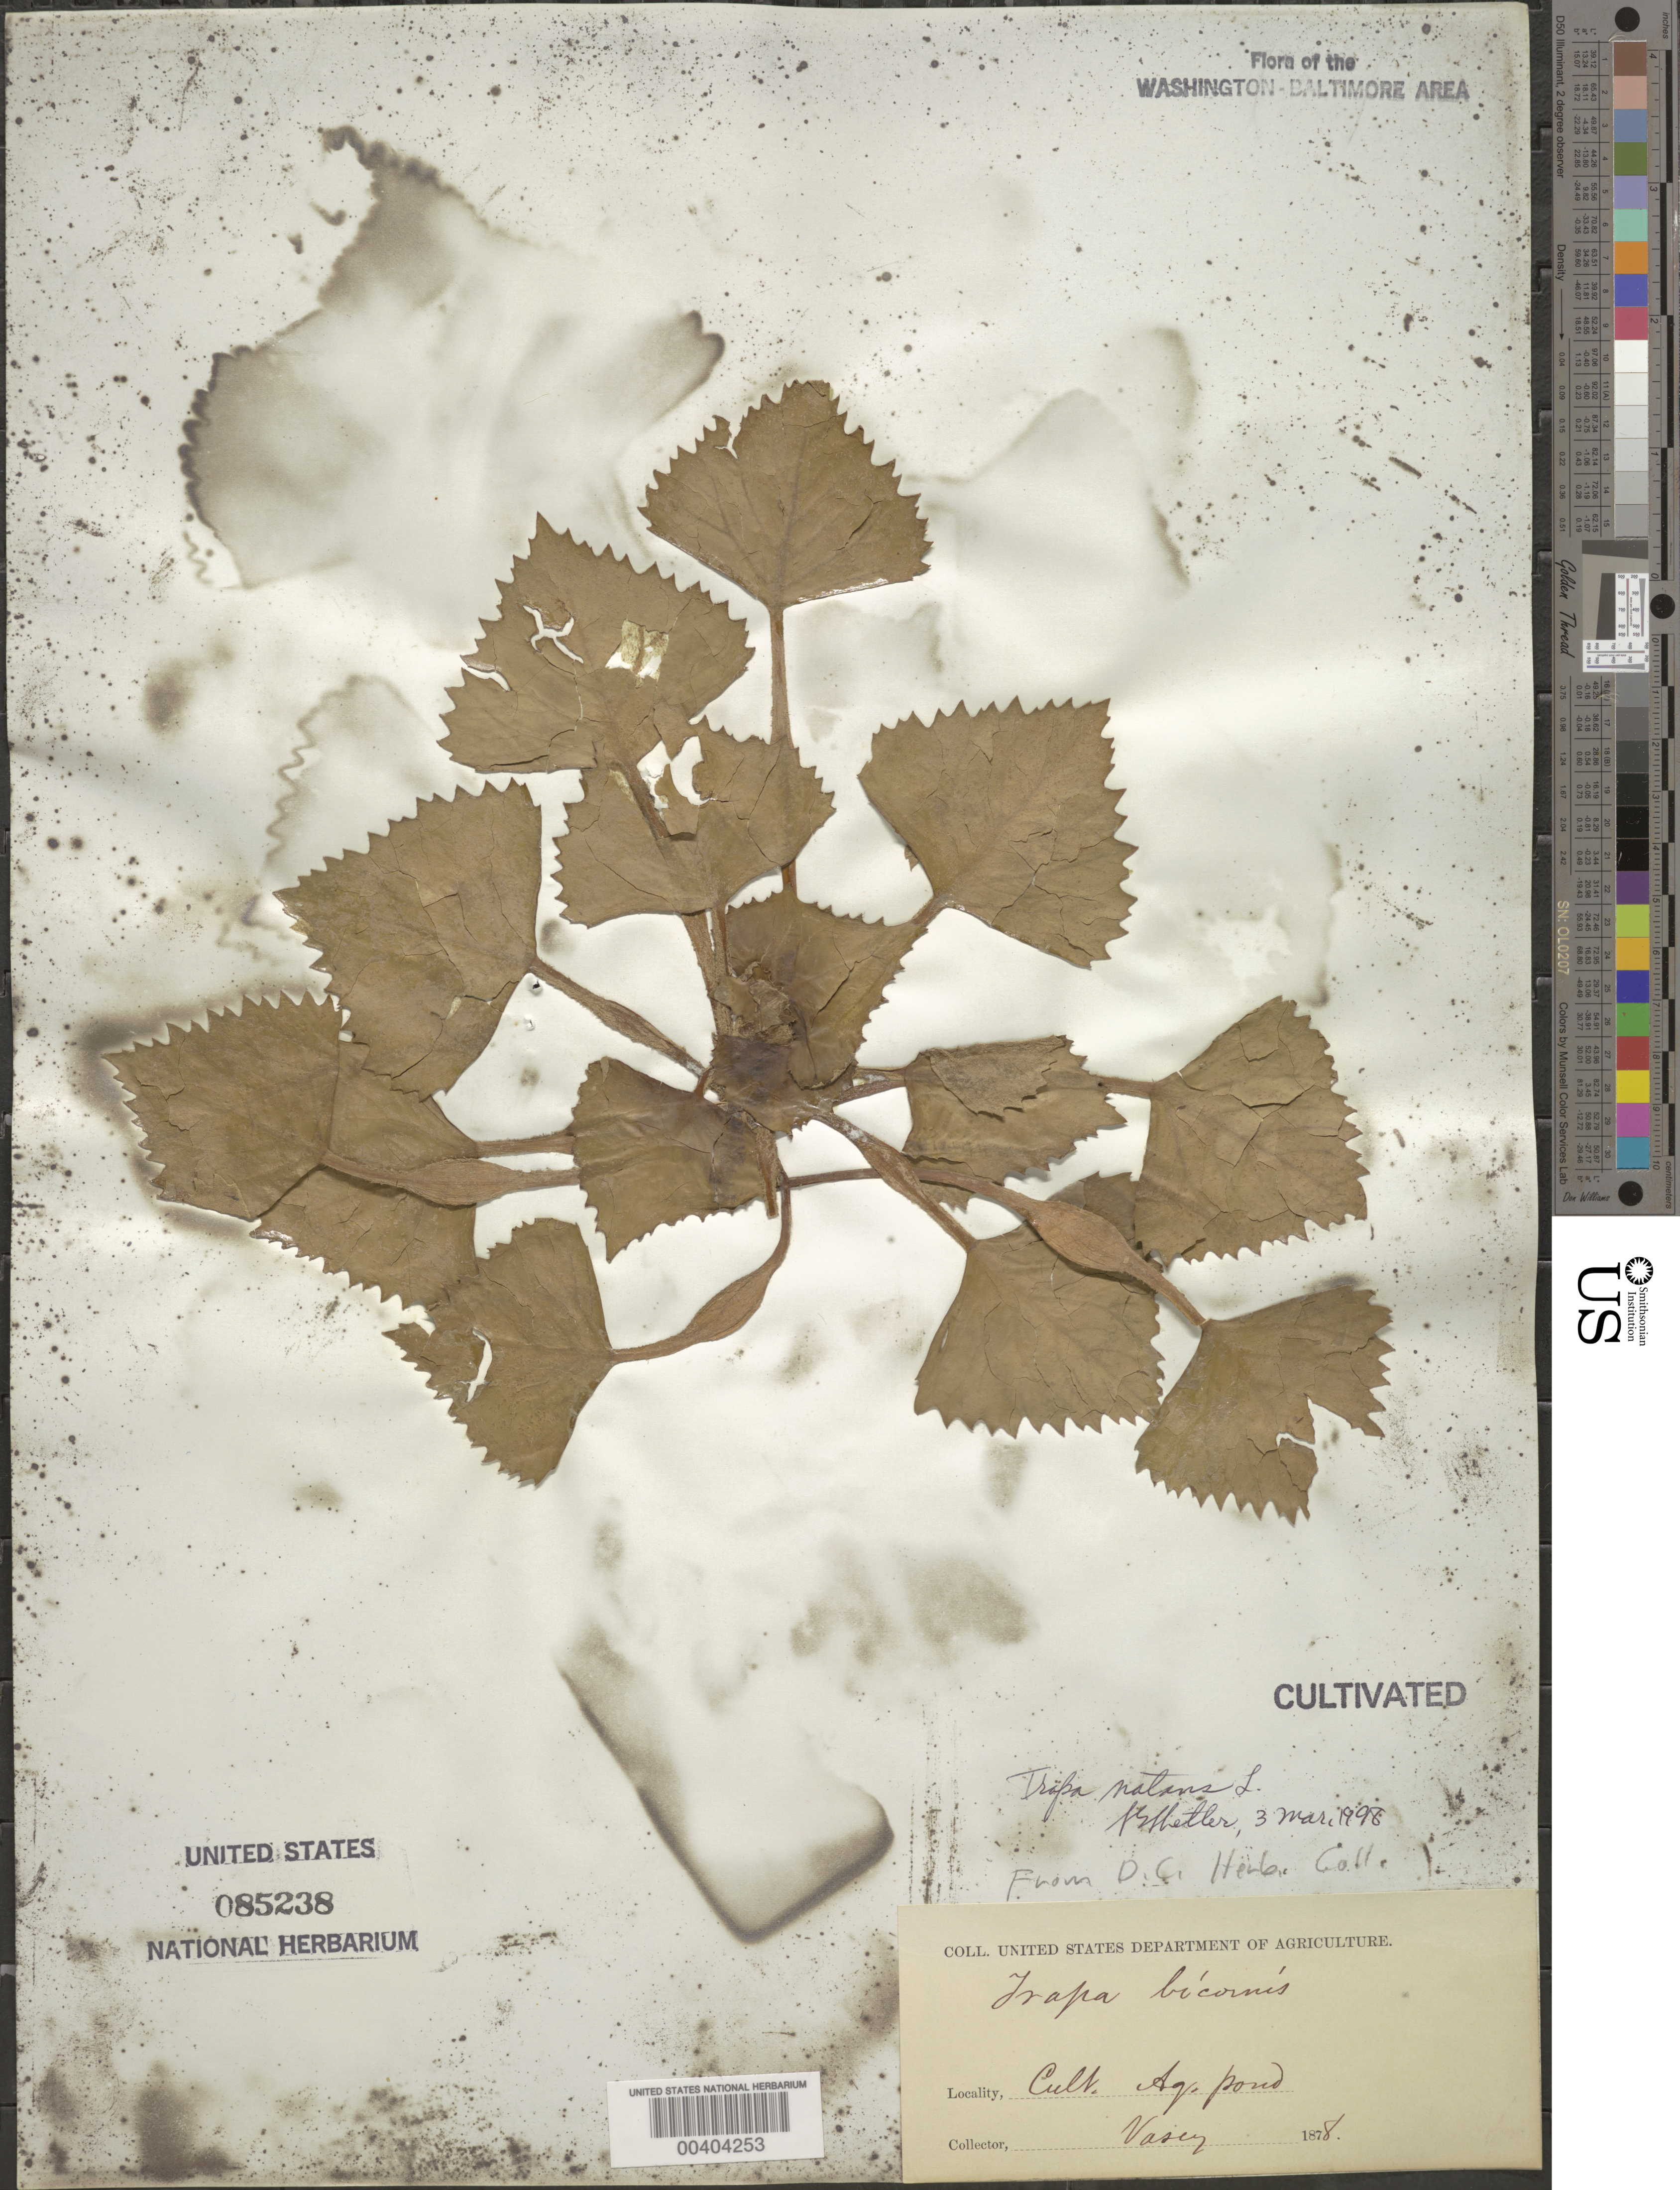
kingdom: Plantae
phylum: Tracheophyta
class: Magnoliopsida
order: Myrtales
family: Lythraceae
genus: Trapa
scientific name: Trapa natans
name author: L.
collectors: G. Vasey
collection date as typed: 1878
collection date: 1878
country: United States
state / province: District of Columbia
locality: Agriculture Pond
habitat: Pond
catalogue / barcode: US 85238